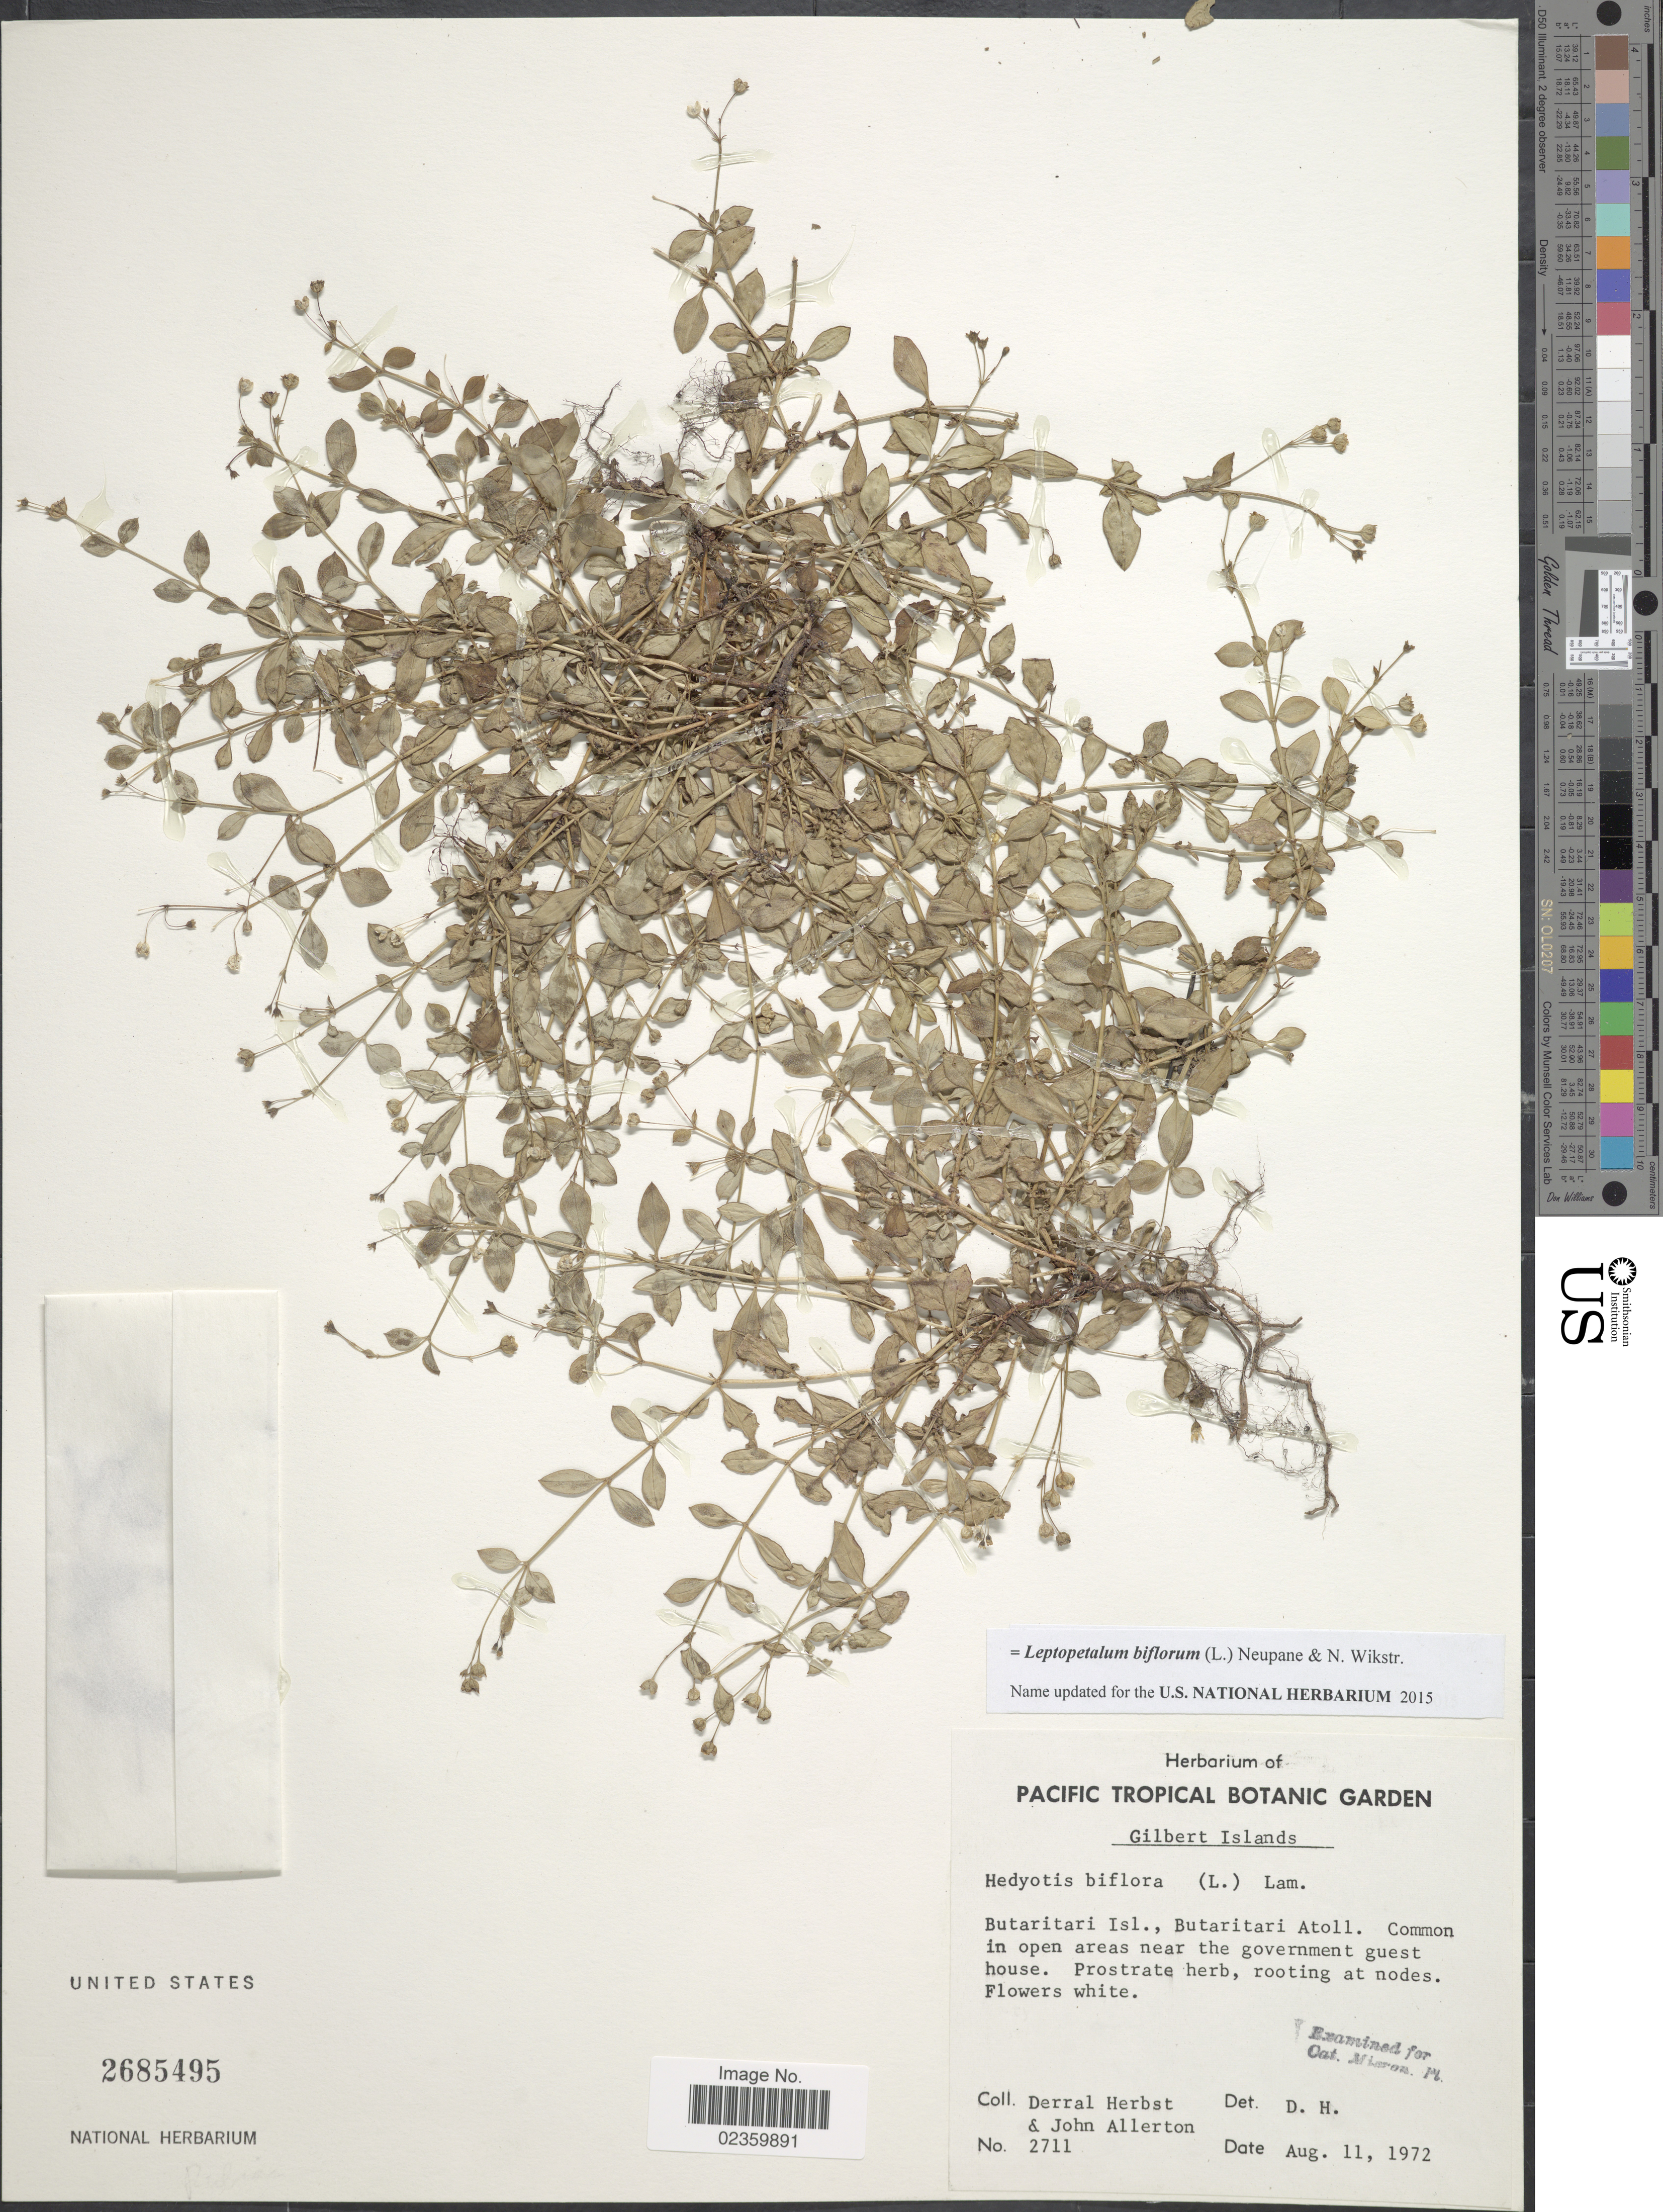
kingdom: Plantae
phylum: Tracheophyta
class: Magnoliopsida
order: Gentianales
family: Rubiaceae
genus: Leptopetalum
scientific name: Leptopetalum biflorum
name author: (L.) Neupane & N. Wikstr.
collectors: D. R. Herbst & J. Allerton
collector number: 2711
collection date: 1972-08-11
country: Kiribati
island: Butaritari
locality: Gilbert Islands. Butaritari Isl., Butaritari Atoll.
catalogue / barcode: US 2685495